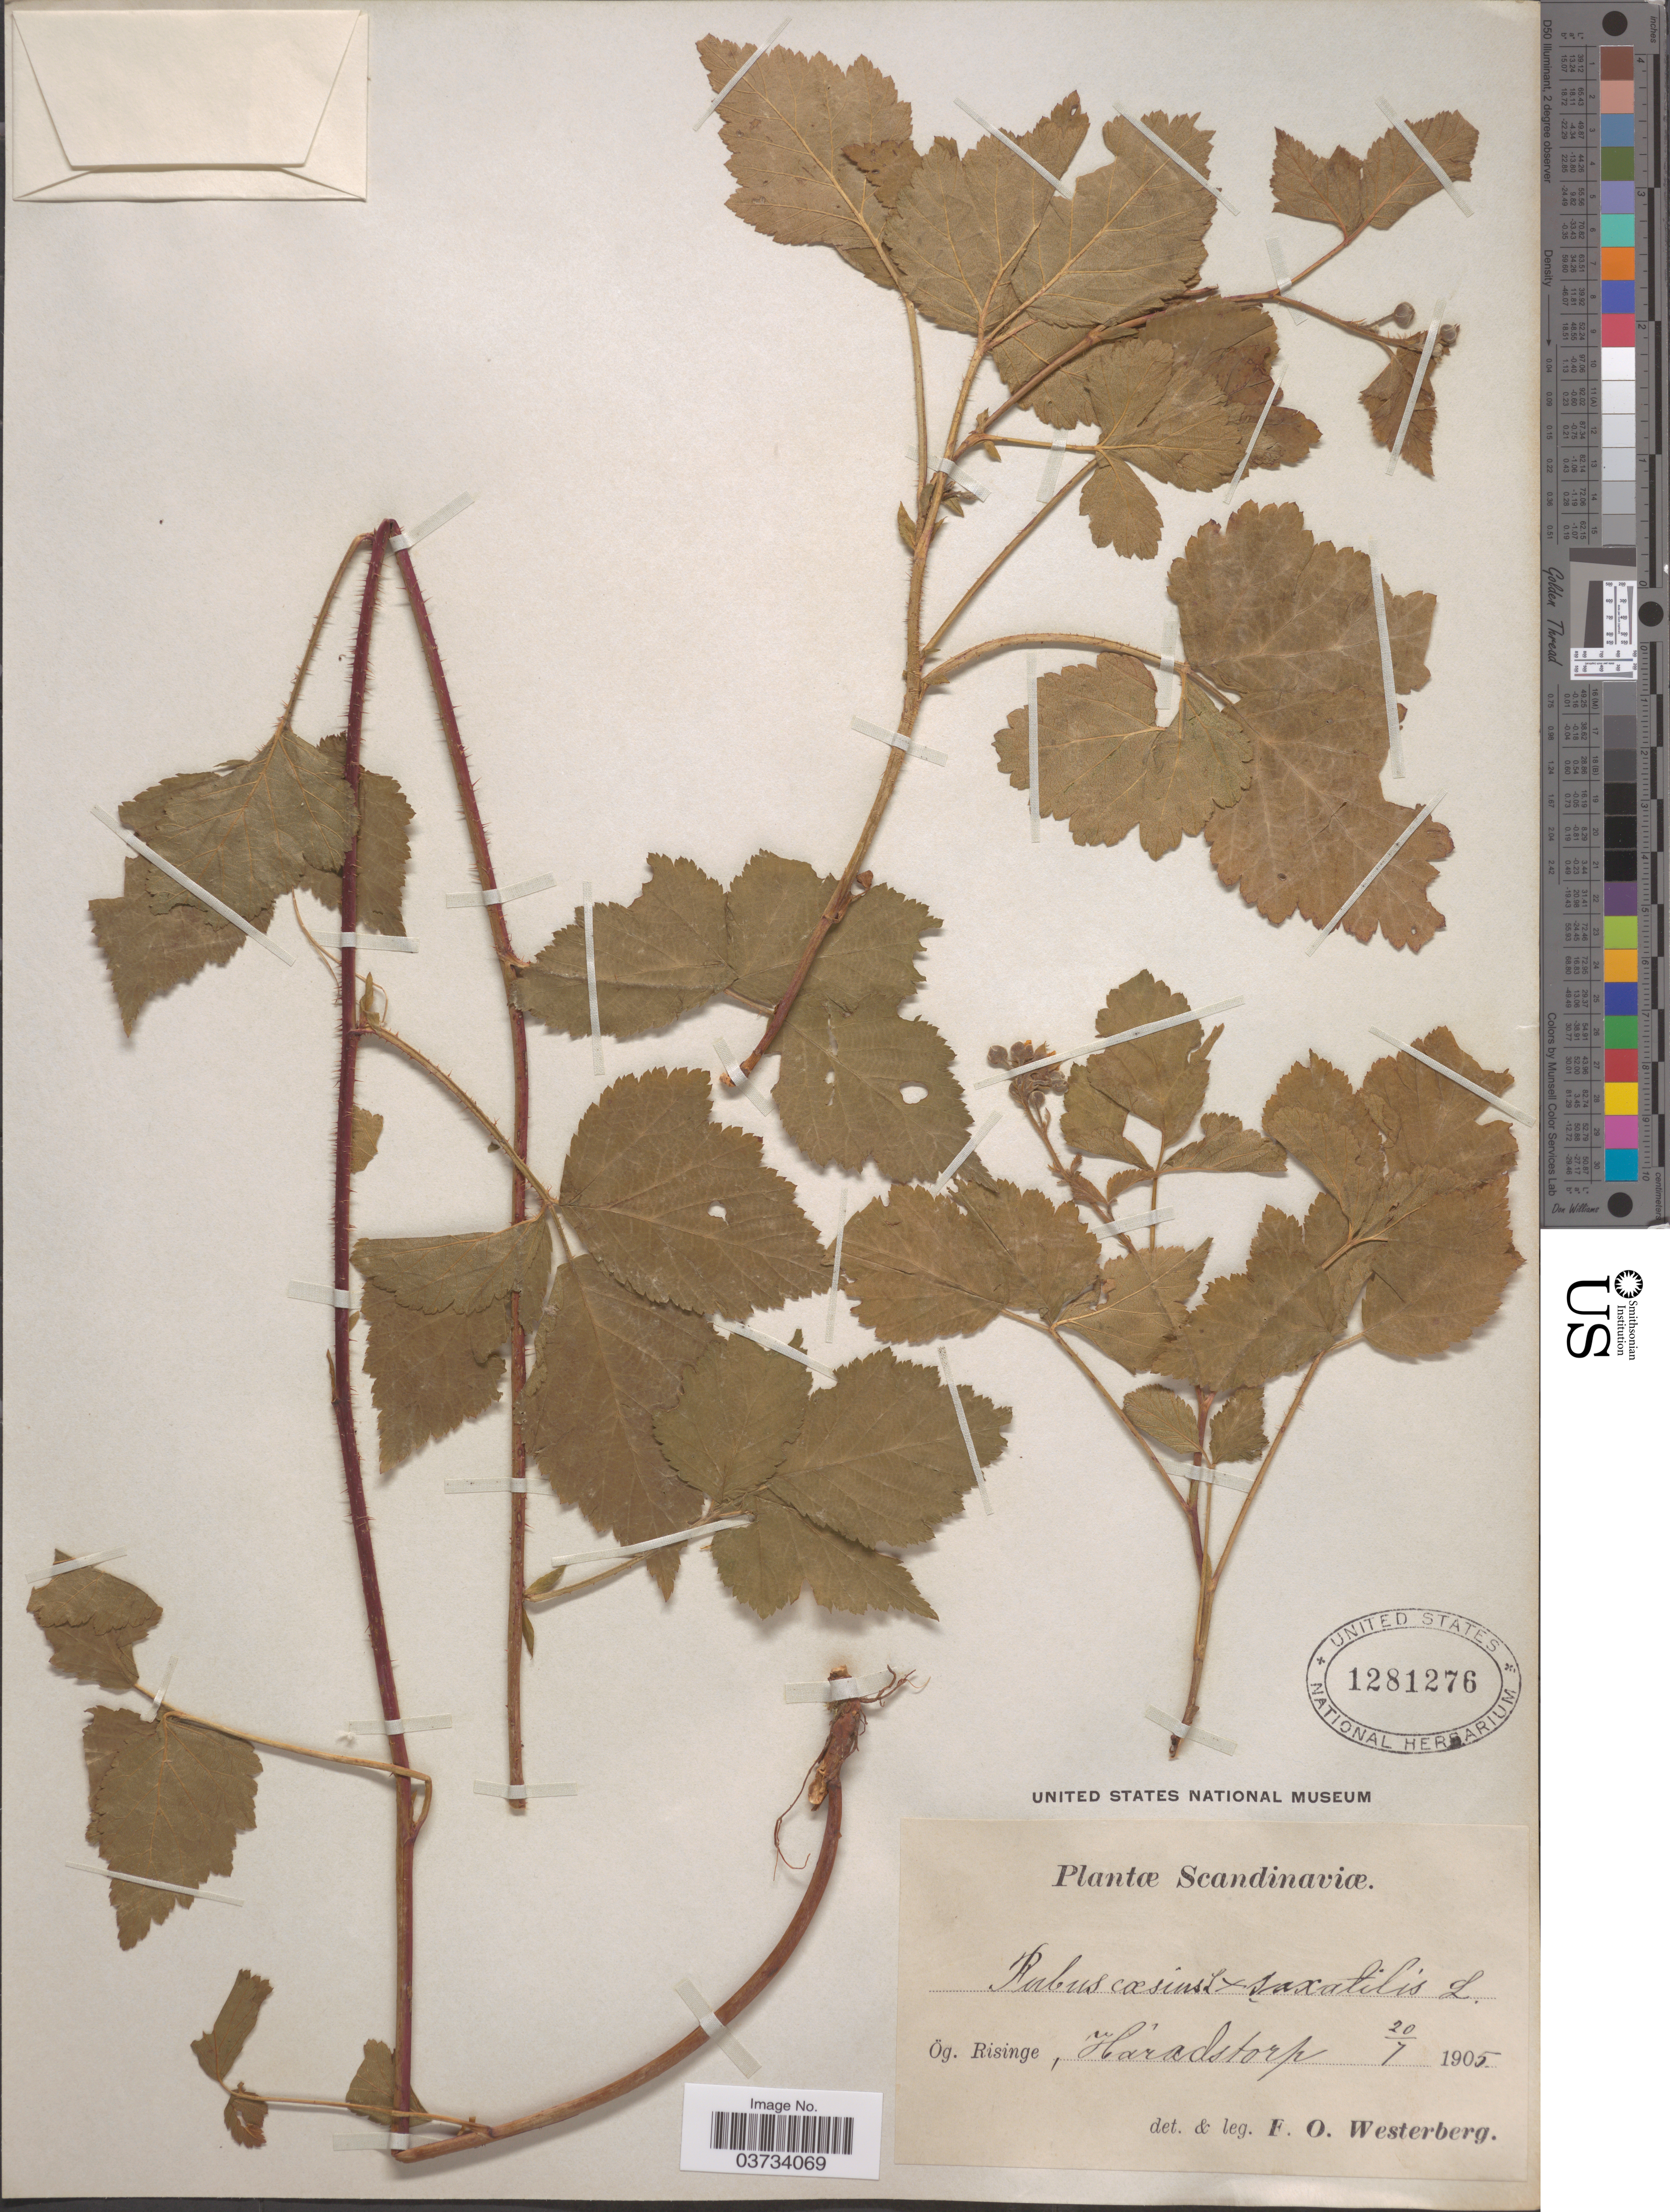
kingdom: Plantae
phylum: Tracheophyta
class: Magnoliopsida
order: Rosales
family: Rosaceae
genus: Rubus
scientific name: Rubus caesius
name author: L.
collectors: F. Westerberg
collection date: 1905-07-20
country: Sweden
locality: Scandinaviæ. Ög. Risinge, Háradstorp.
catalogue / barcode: US 1281276